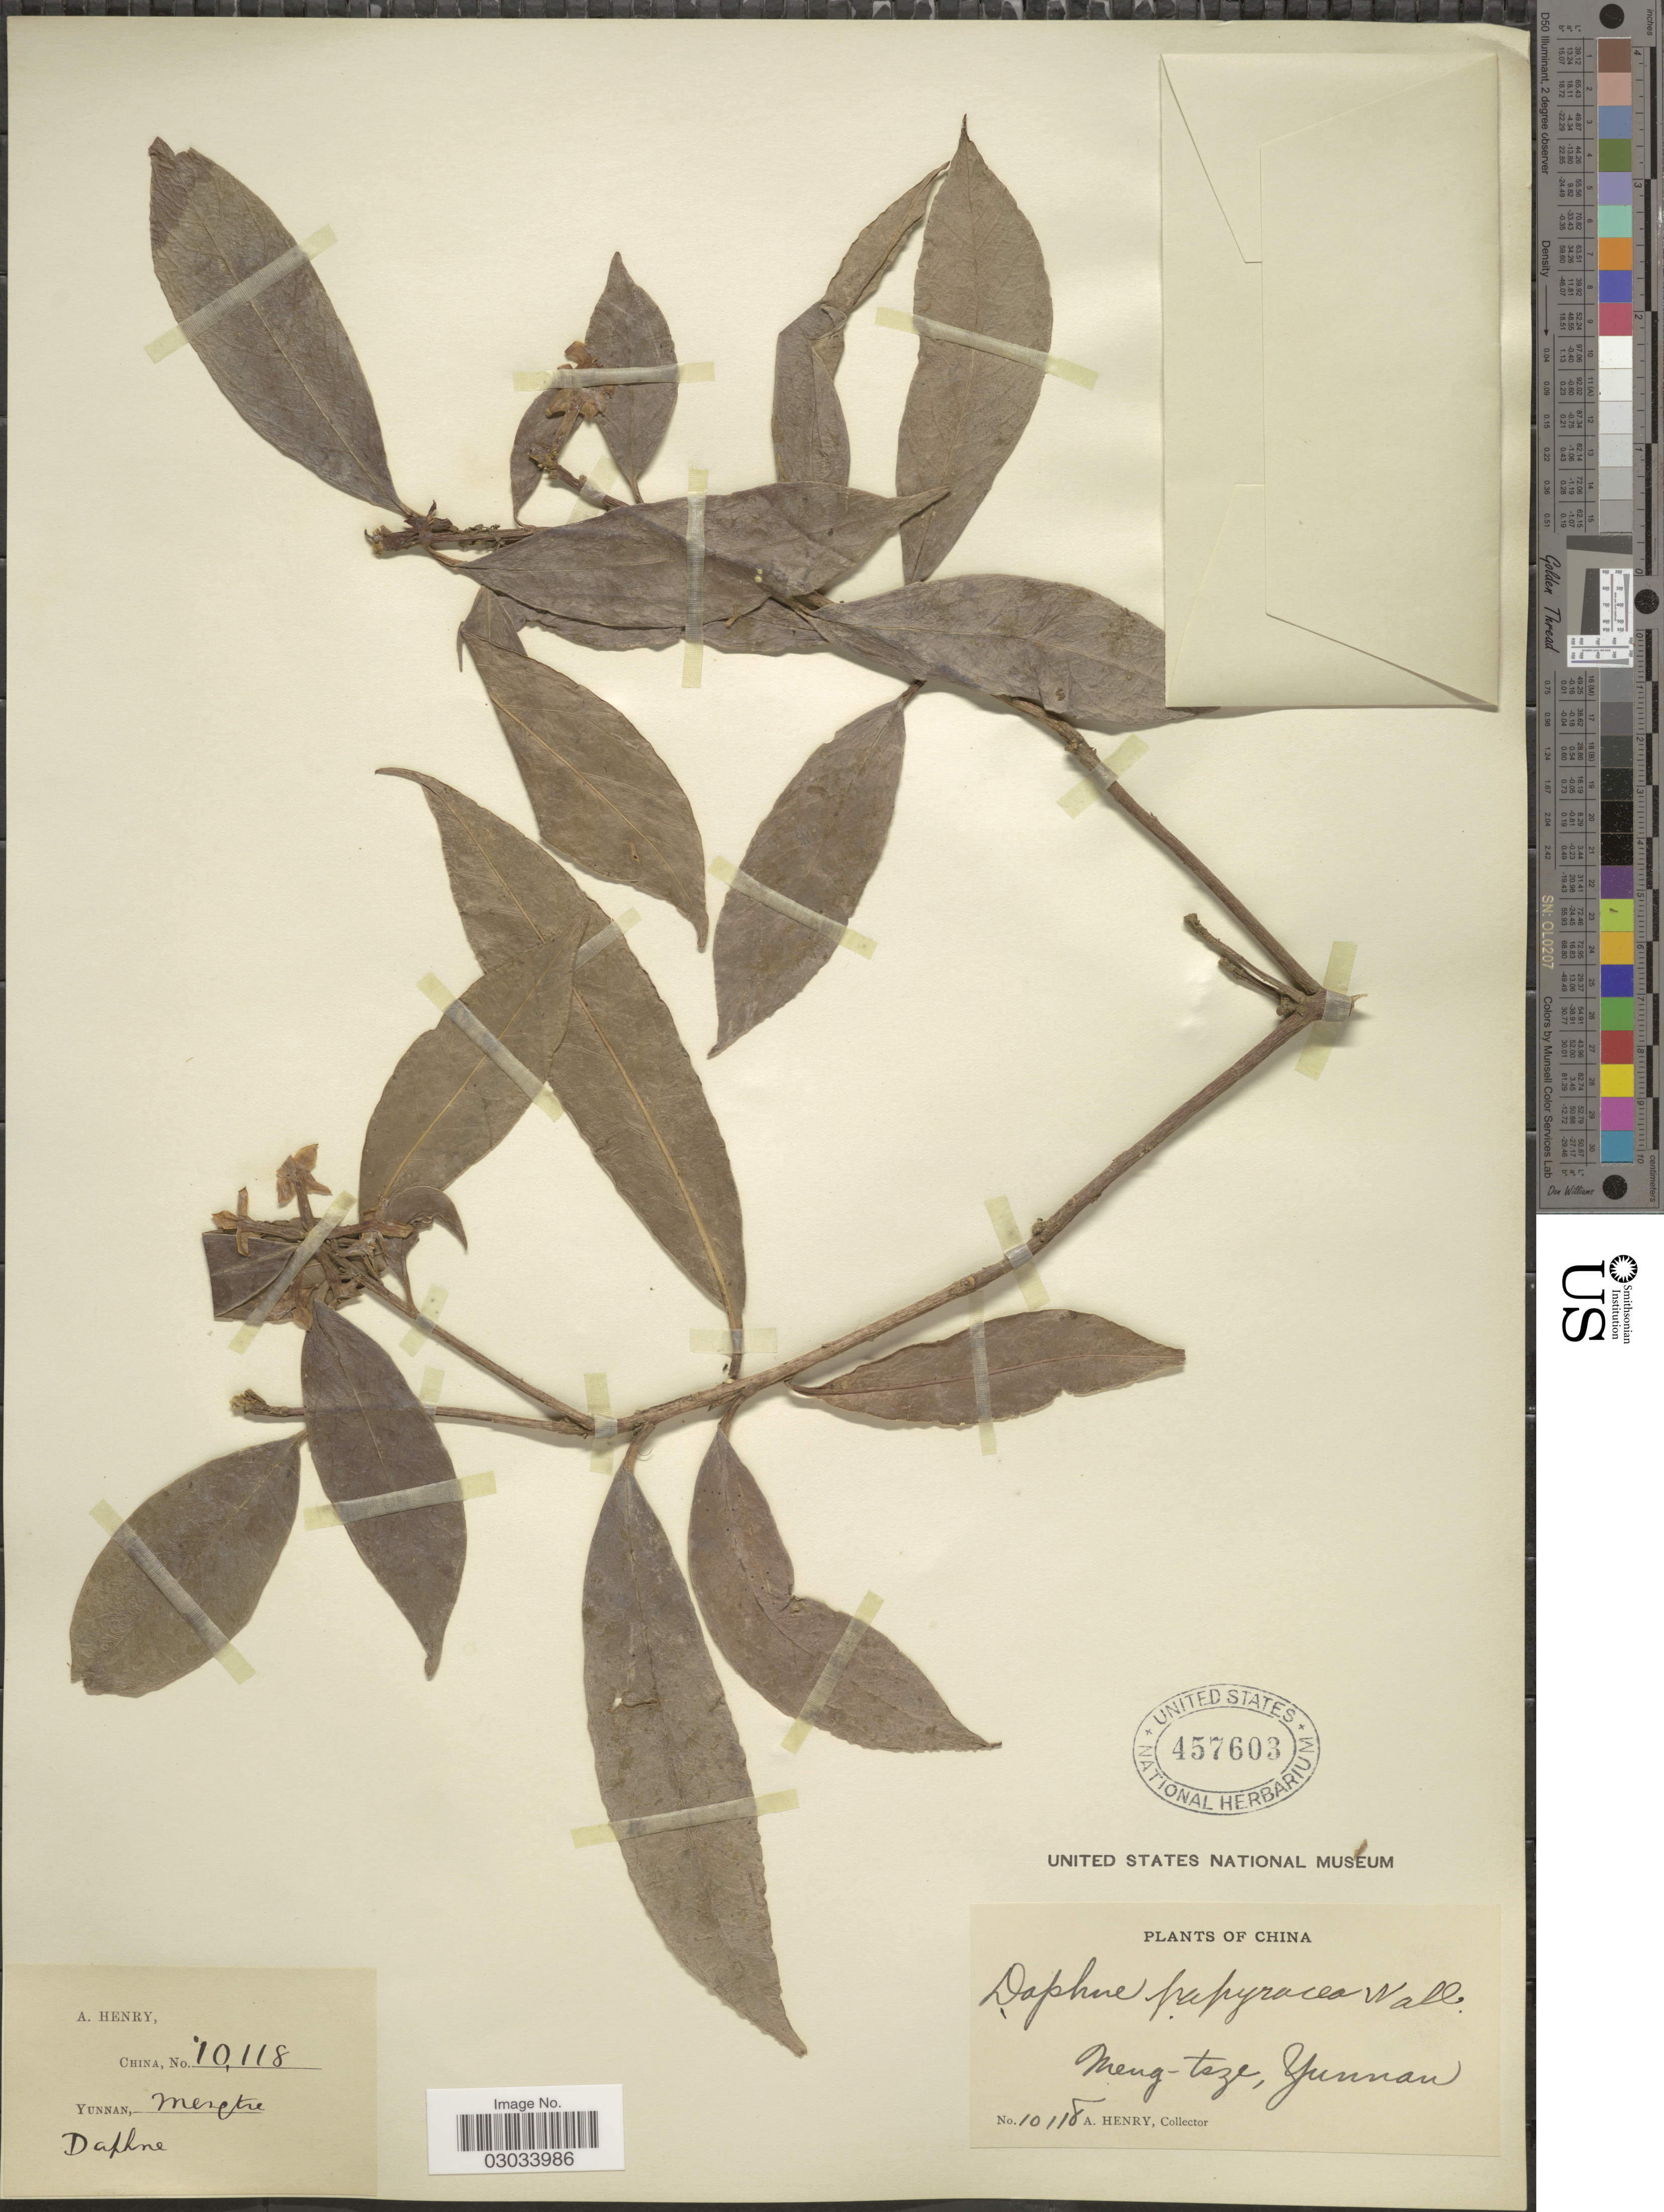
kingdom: Plantae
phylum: Tracheophyta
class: Magnoliopsida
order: Malvales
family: Thymelaeaceae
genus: Daphne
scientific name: Daphne papyracea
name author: Wall. ex Steud.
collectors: A. Henry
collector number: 10118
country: China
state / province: Yunnan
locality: Meng-tsze.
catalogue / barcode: US 457603